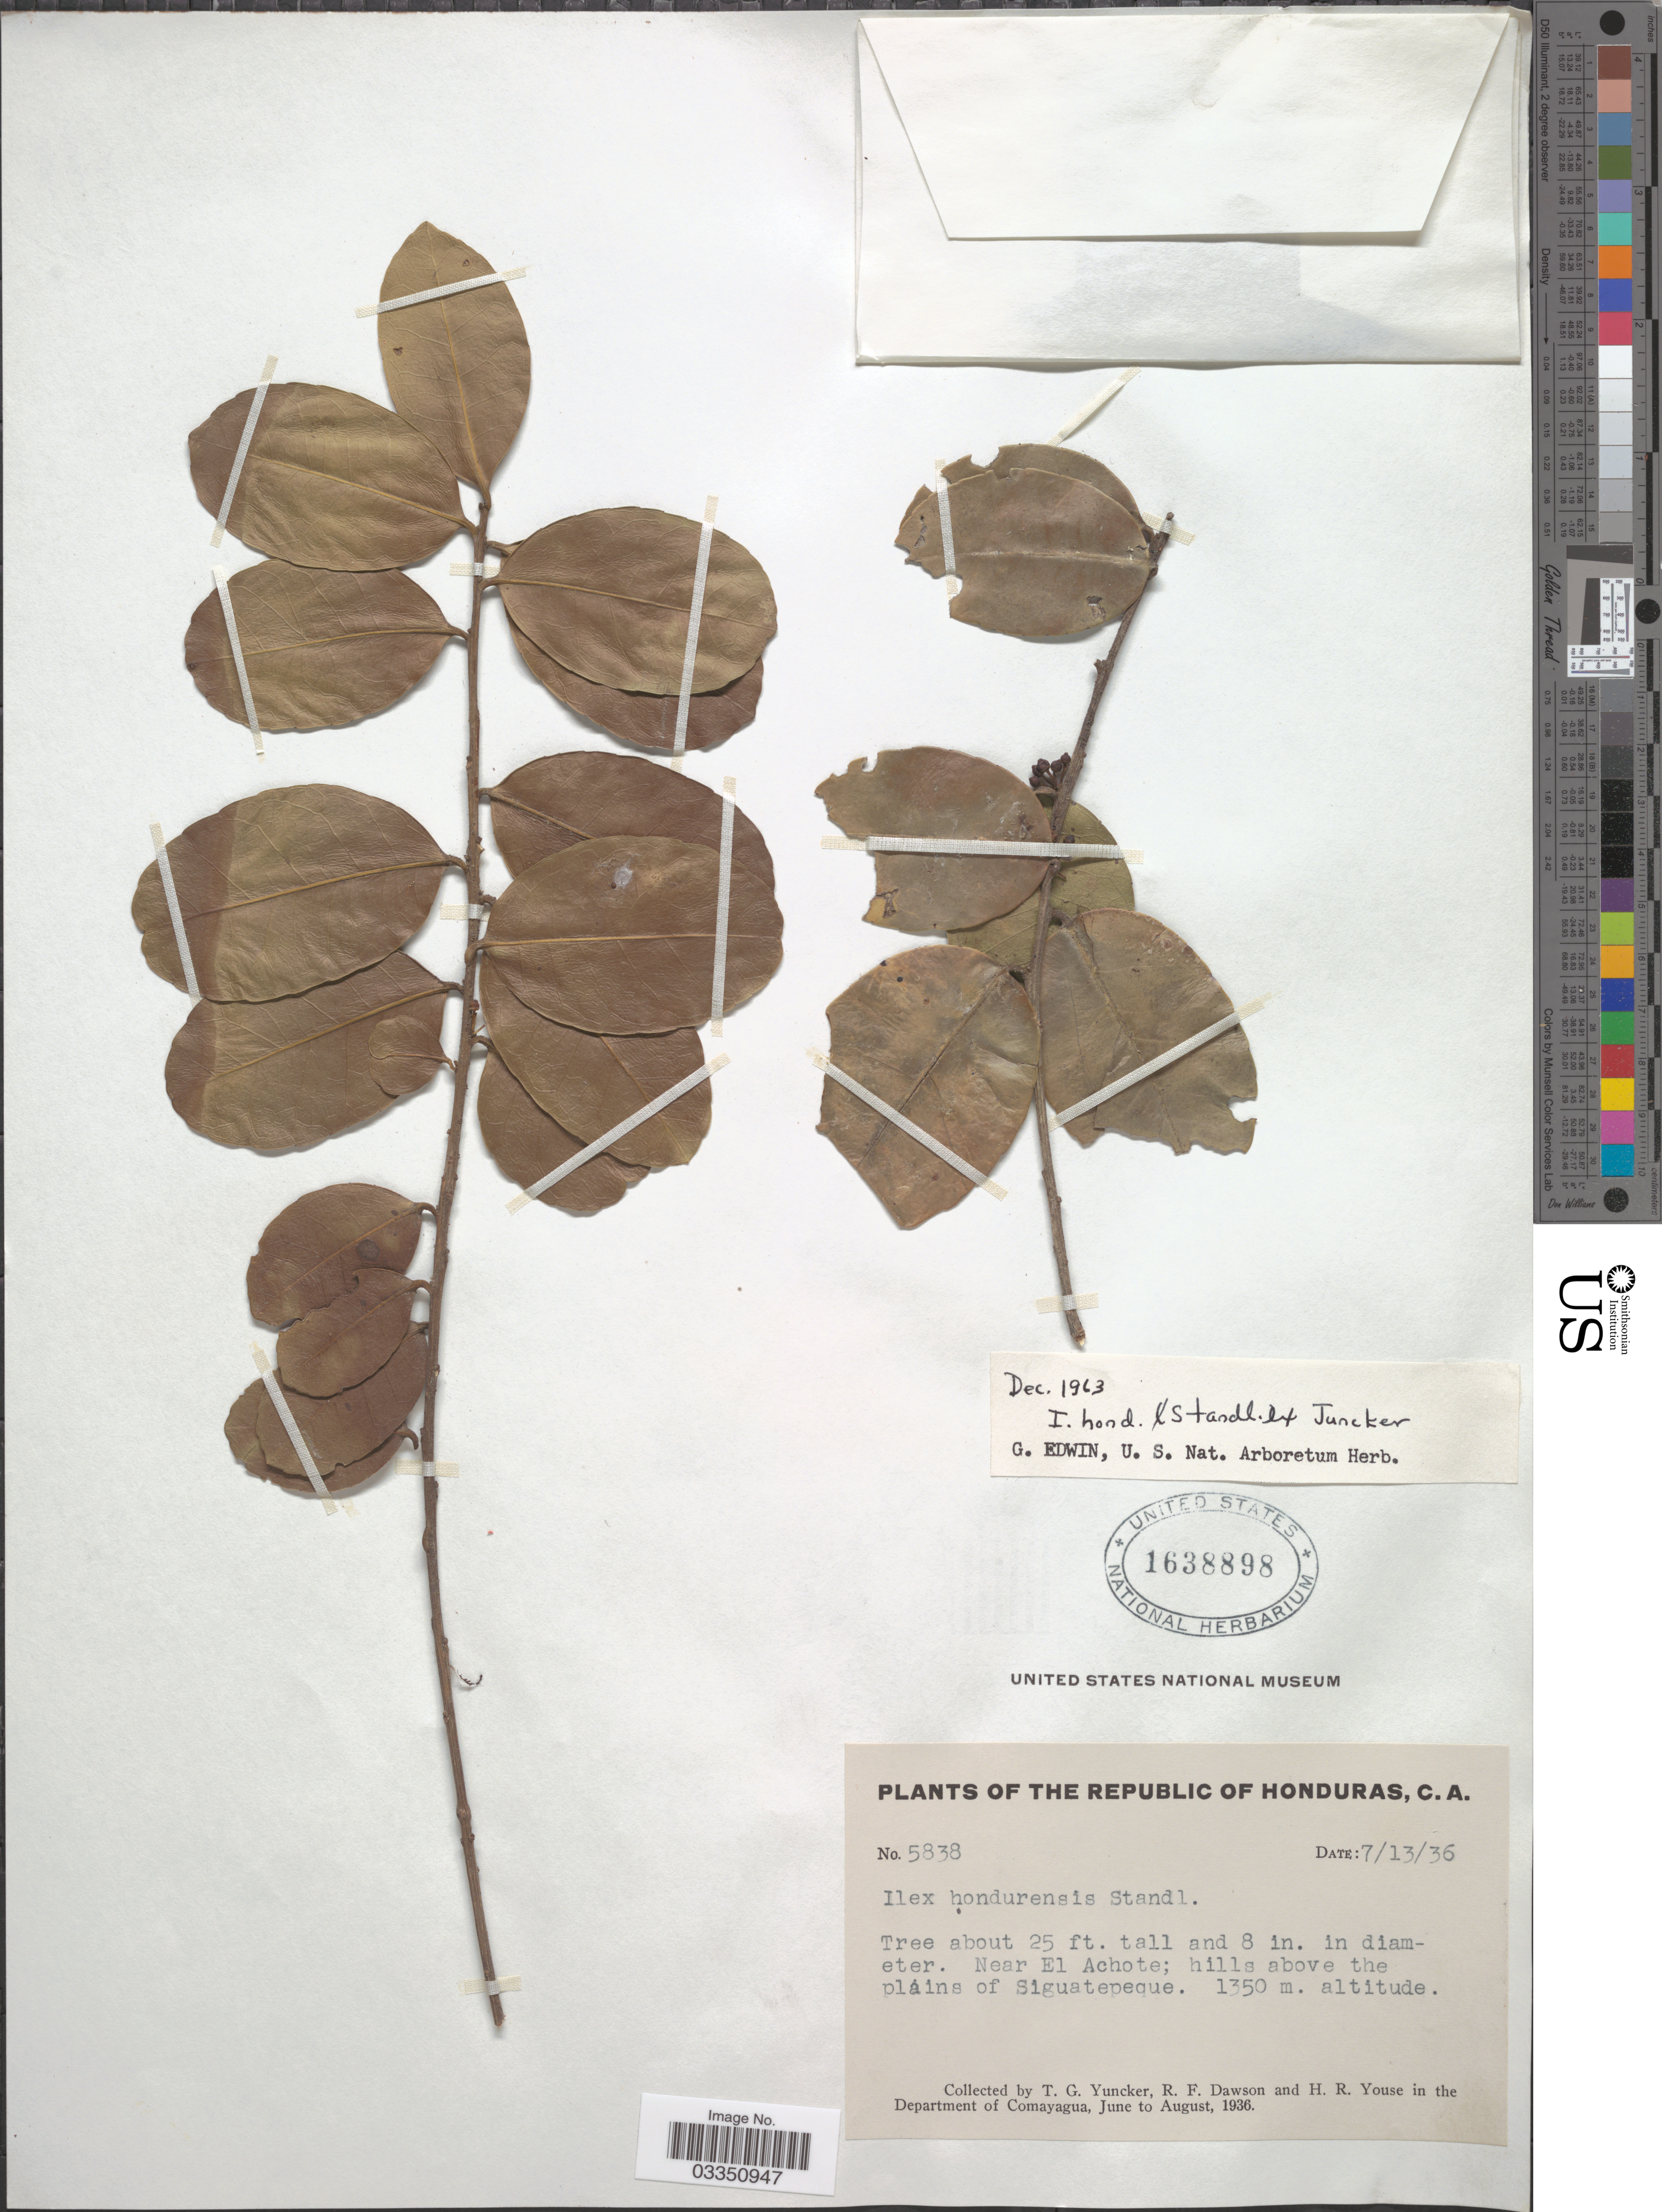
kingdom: Plantae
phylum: Tracheophyta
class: Magnoliopsida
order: Aquifoliales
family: Aquifoliaceae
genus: Ilex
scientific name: Ilex hondurensis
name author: Standl. ex Yunck.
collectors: T. G. Yuncker, R. F. Dawson & H. Youse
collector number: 5838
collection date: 1936-07-13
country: Honduras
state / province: Comayagua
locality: Near El Achote; hills above the plains of Siguatepeque, Department of Comayagua.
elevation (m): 1350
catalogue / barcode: US 1638898